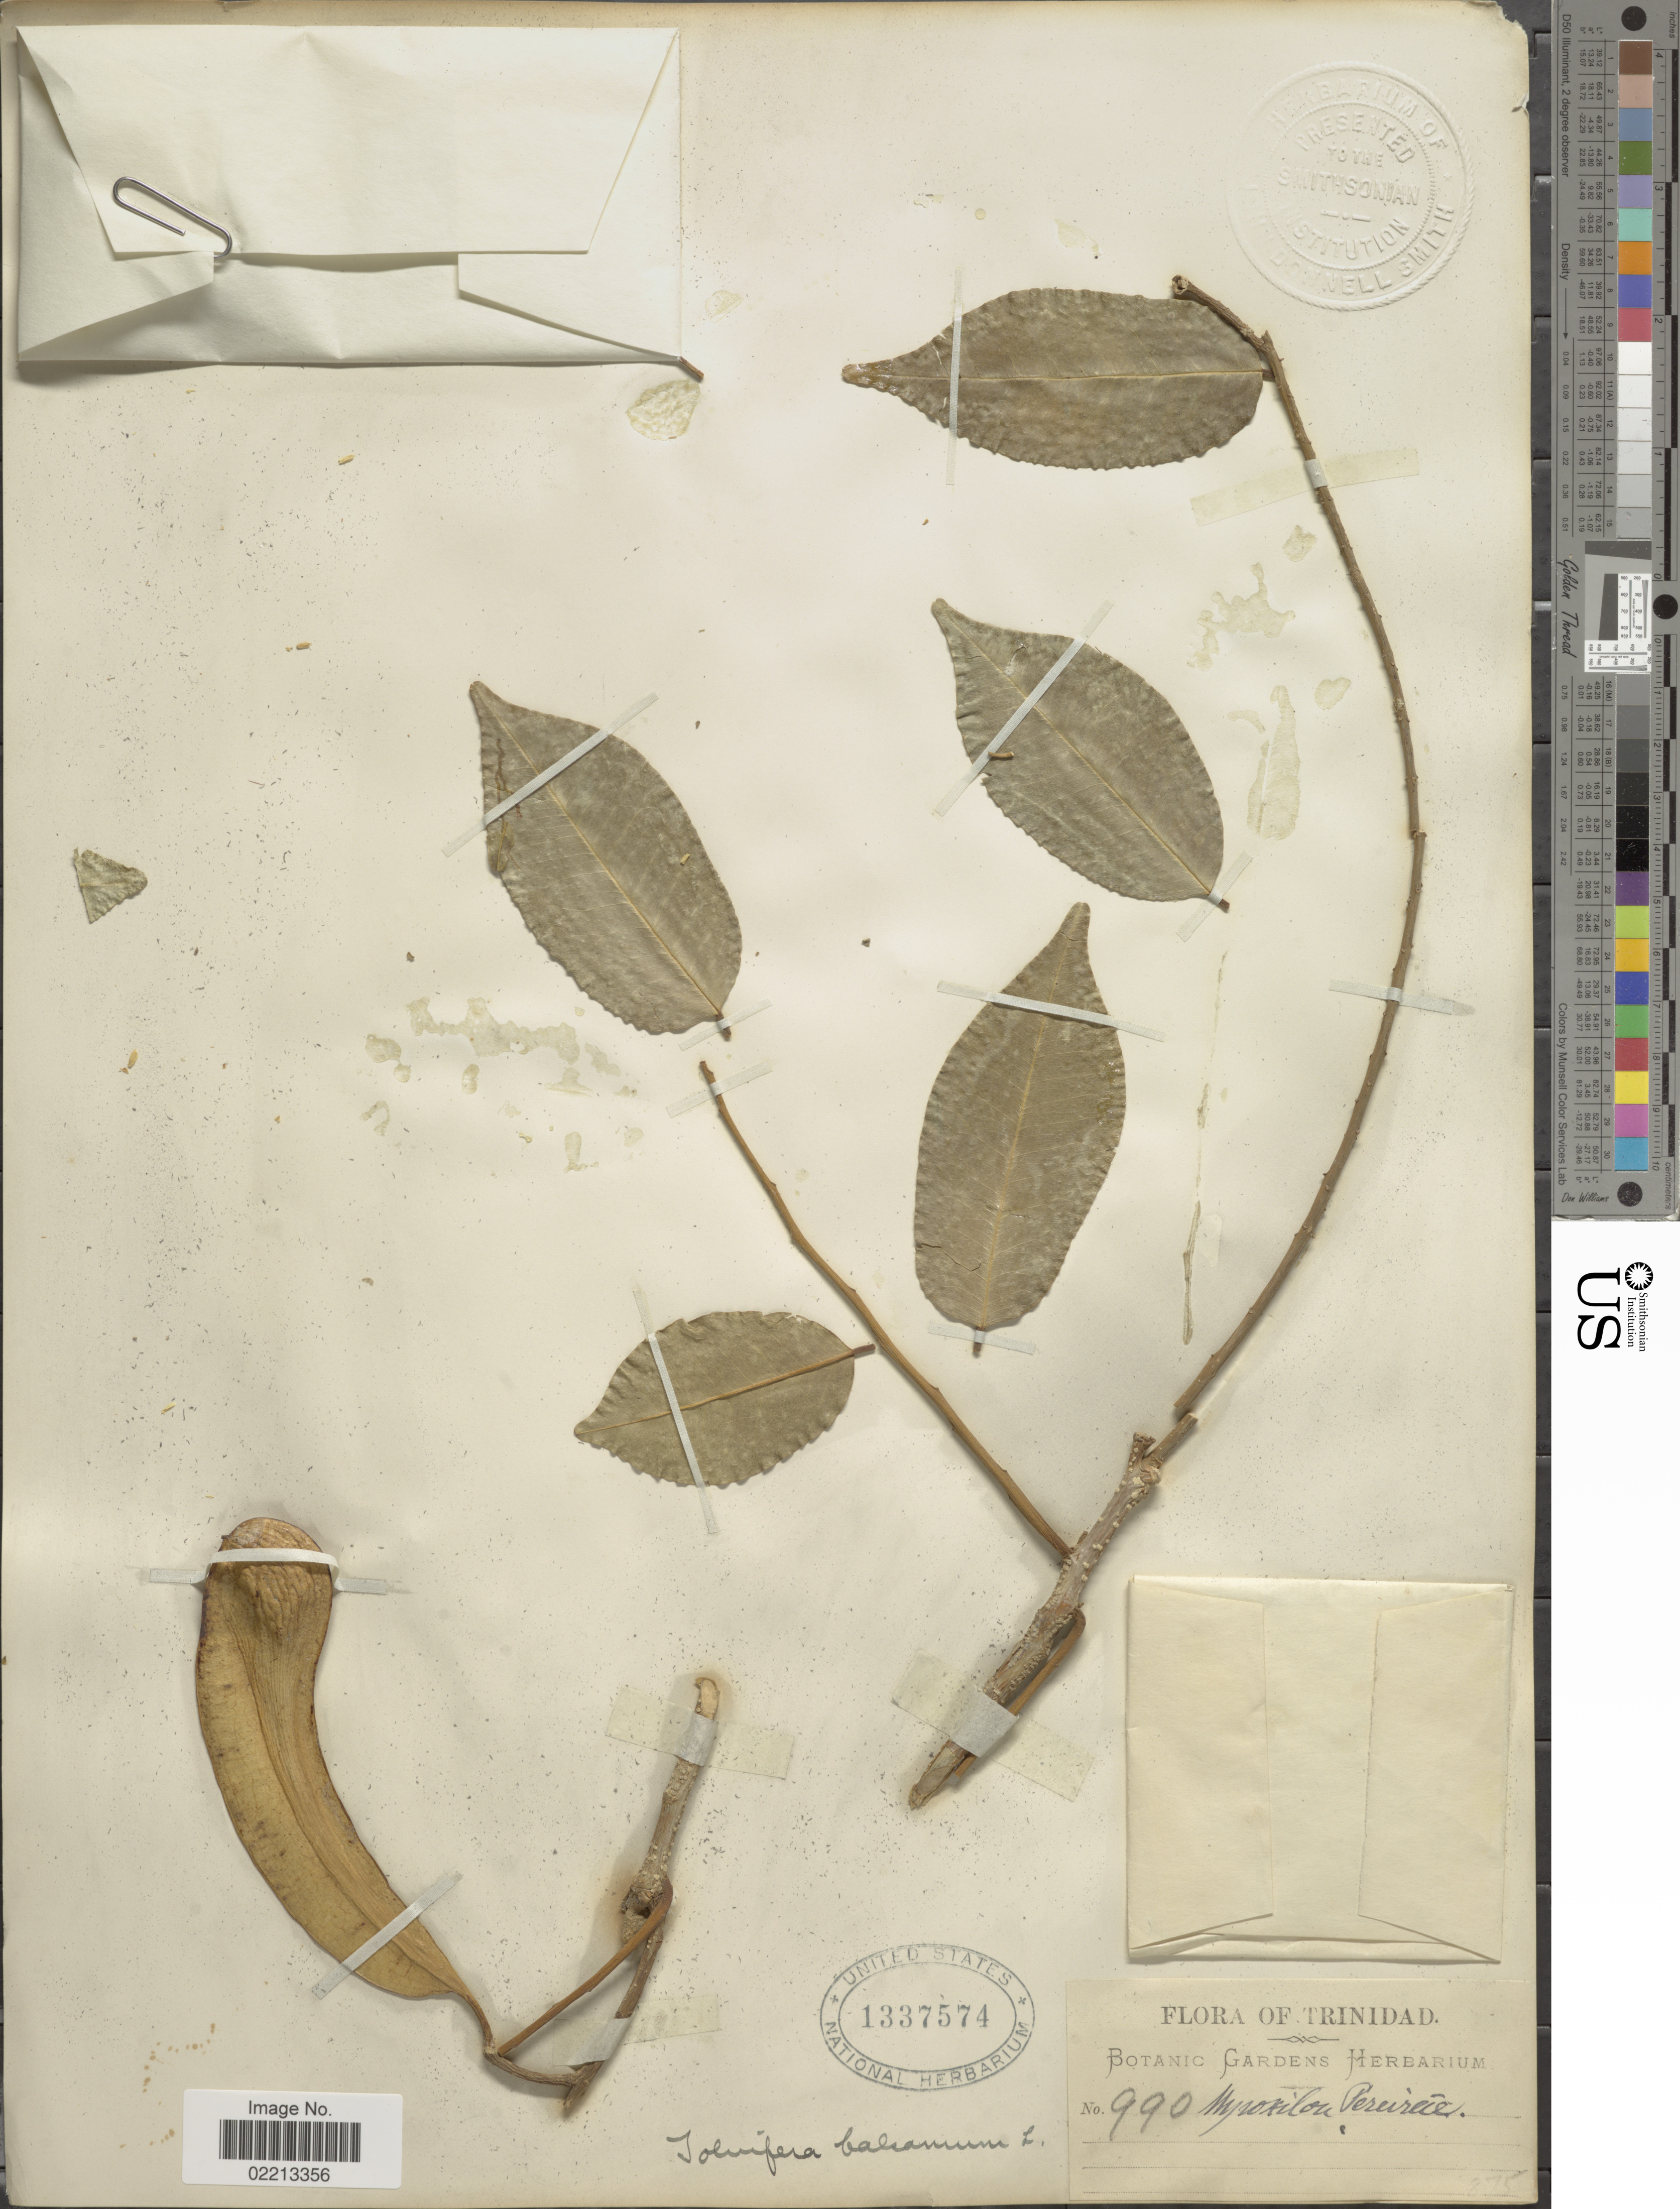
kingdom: Plantae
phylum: Tracheophyta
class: Magnoliopsida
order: Fabales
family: Fabaceae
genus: Myroxylon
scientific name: Myroxylon peruiferum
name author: L. f.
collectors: Botanic Gardens Herbarium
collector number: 990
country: Trinidad and Tobago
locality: Trinidad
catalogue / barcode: US 1337574